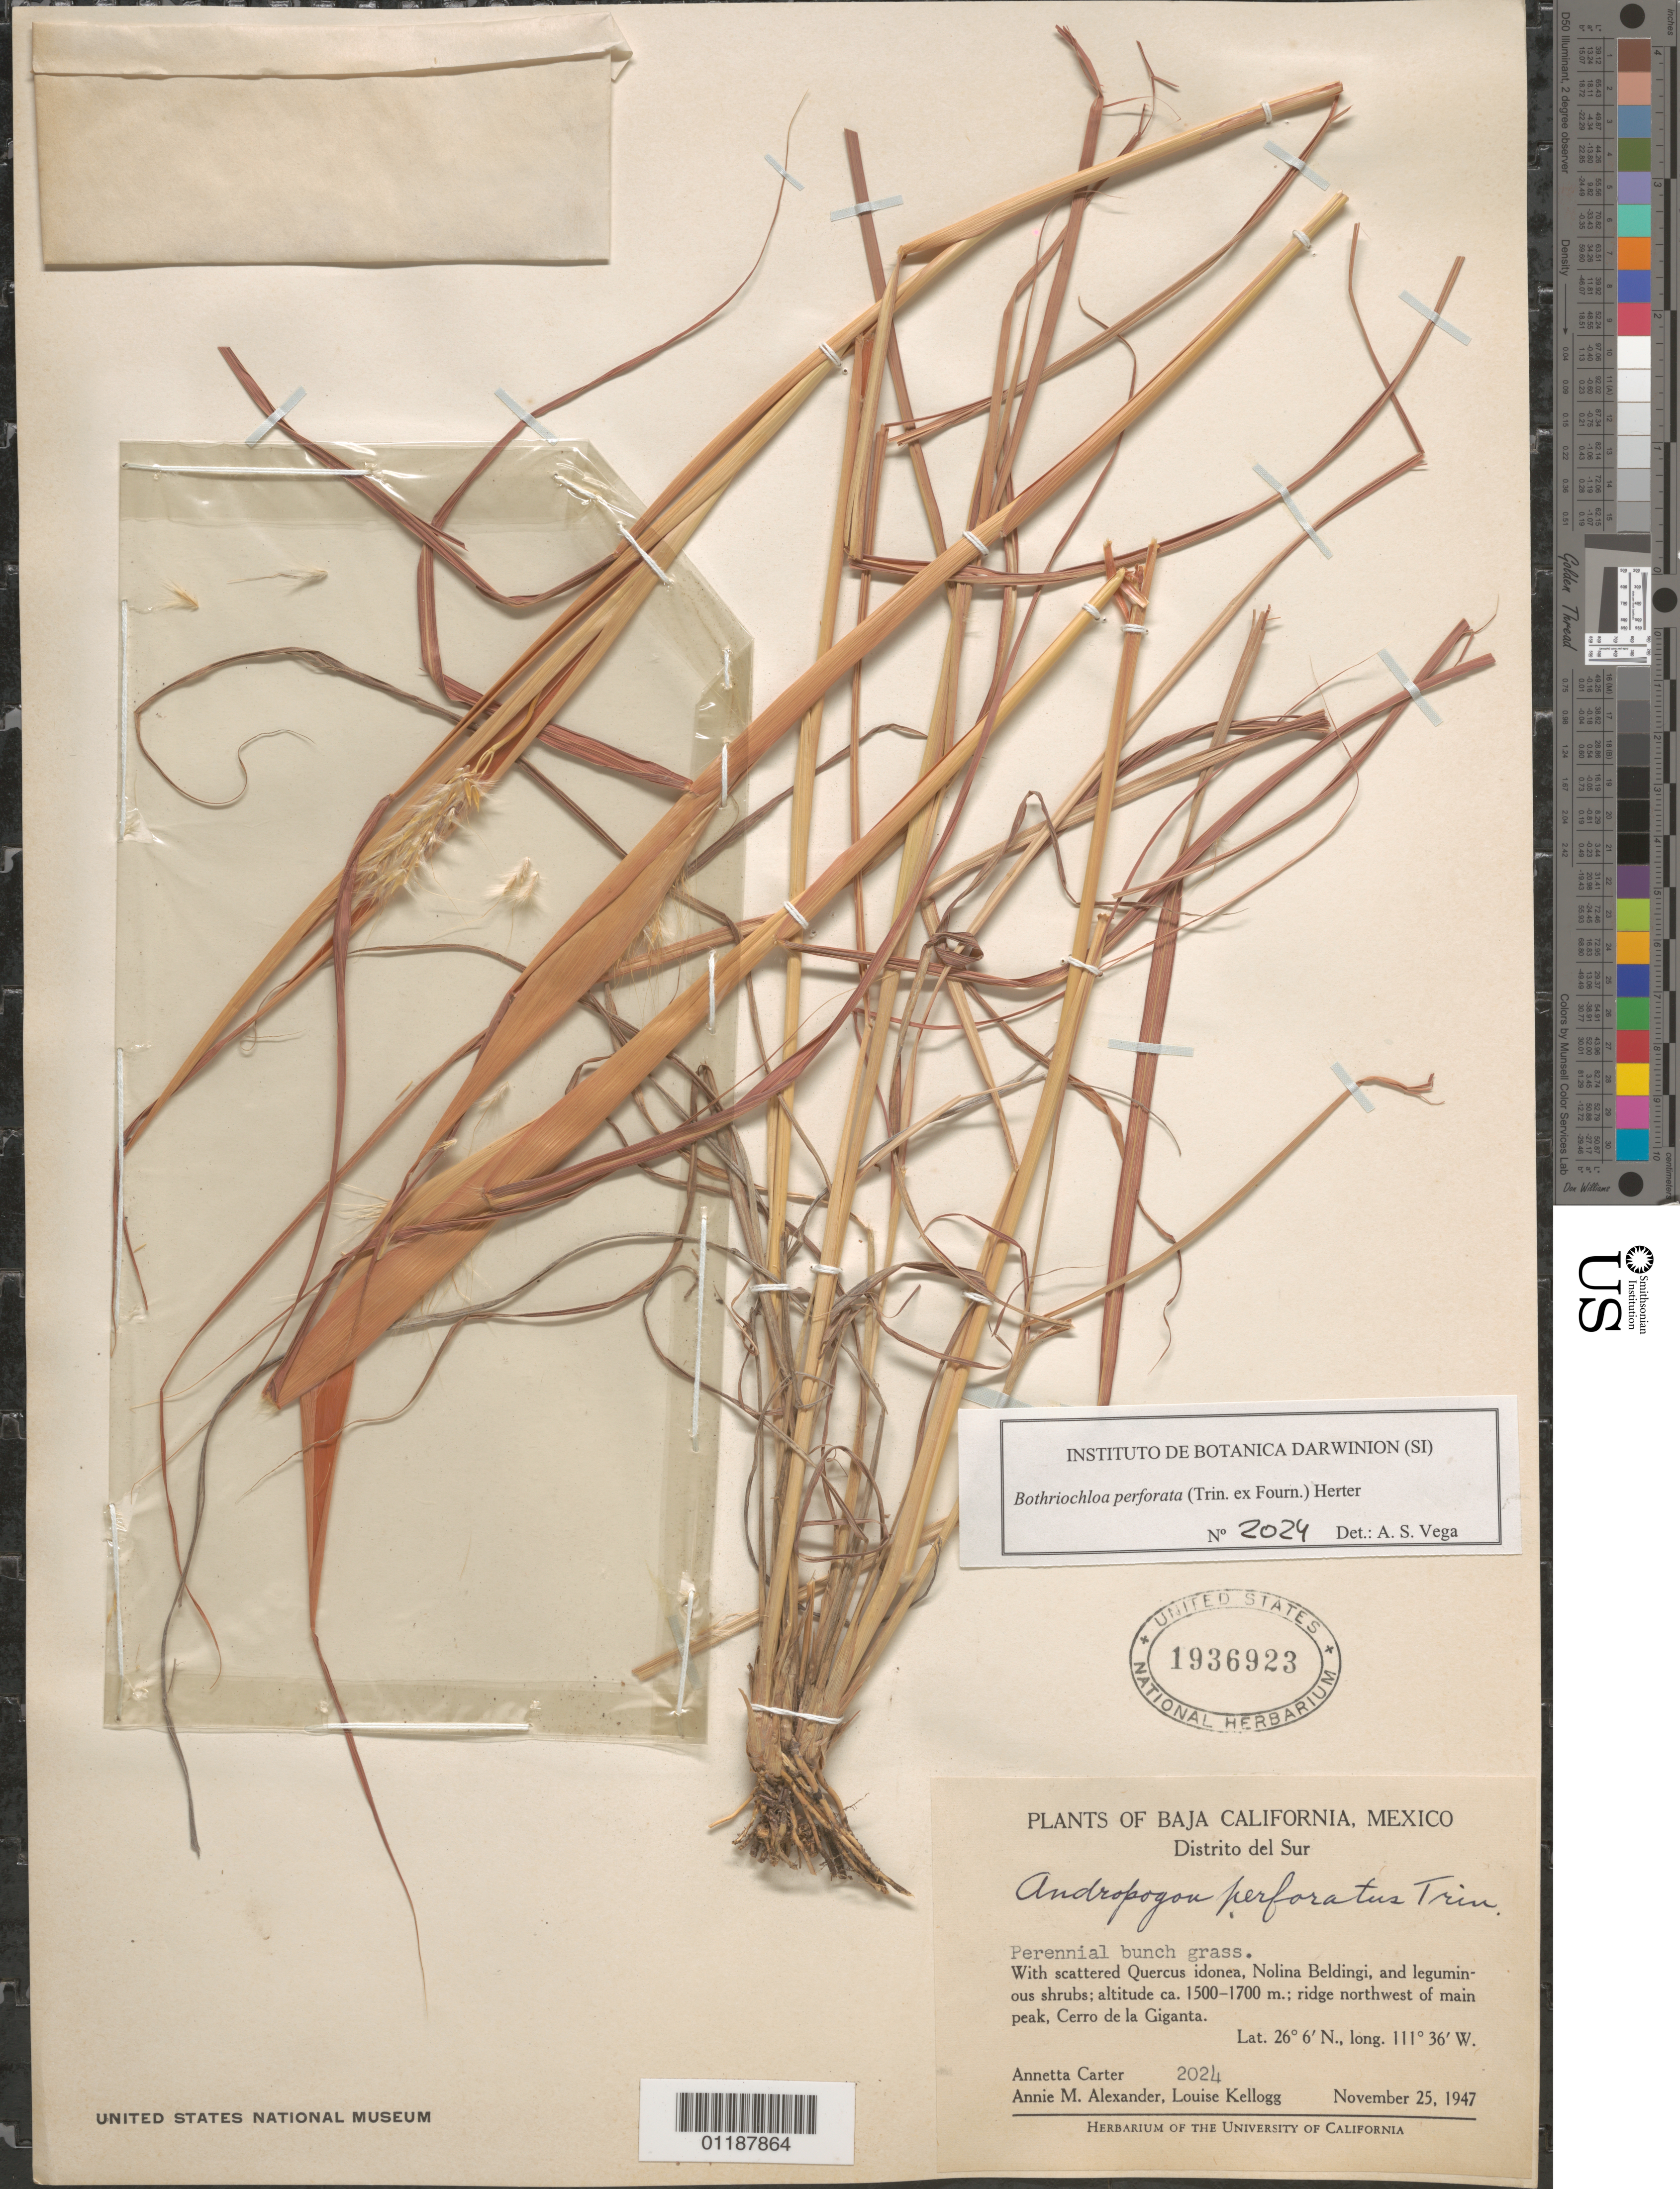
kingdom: Plantae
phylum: Tracheophyta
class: Liliopsida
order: Poales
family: Poaceae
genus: Bothriochloa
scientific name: Bothriochloa perforata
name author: (Trin. ex E. Fourn.) Herter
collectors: A. M. Carter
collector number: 2024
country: Mexico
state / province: Baja California Sur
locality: NE of main peak, Cerro de la Giganta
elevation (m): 1500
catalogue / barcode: US 1936923